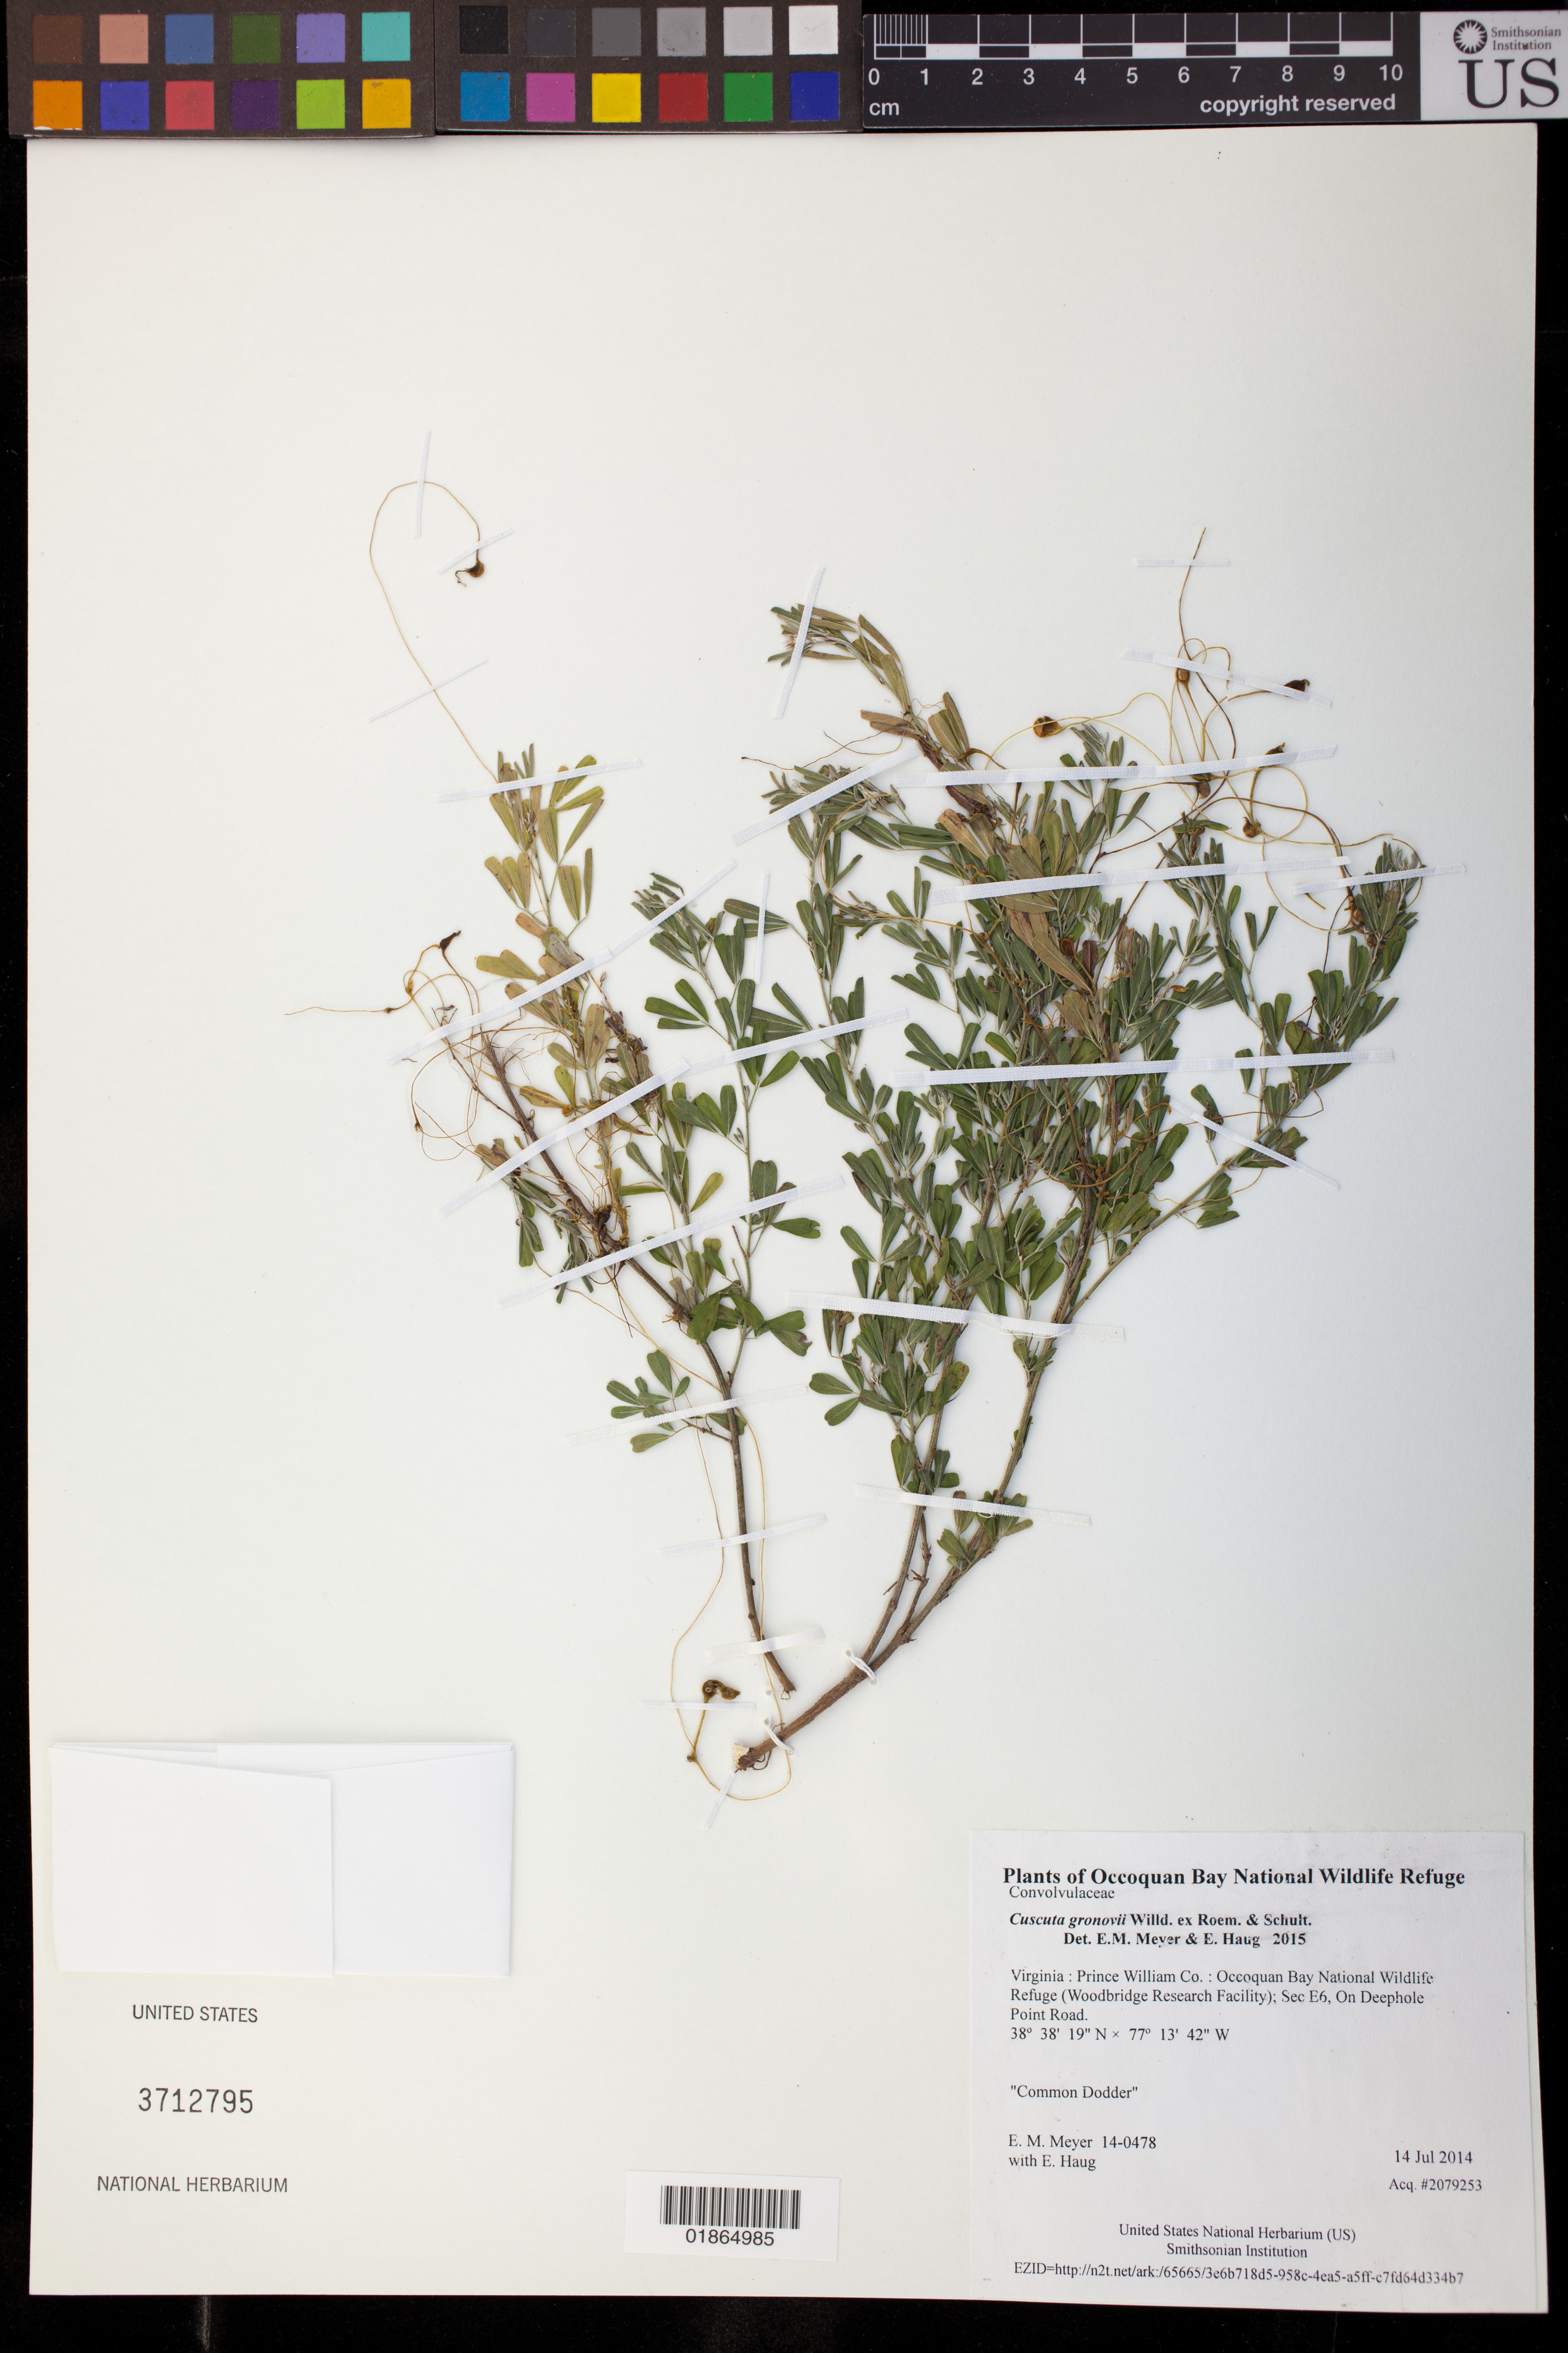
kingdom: Plantae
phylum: Tracheophyta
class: Magnoliopsida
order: Solanales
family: Convolvulaceae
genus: Cuscuta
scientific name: Cuscuta gronovii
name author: Willd. ex Schult.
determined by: Meyer, E. M.; Haug, E.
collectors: E. M. Meyer & E. Haug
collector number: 14-0478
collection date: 2014-07-14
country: United States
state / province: Virginia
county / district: Prince William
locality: Occoquan Bay National Wildlife Refuge (Woodbridge Research Facility); Sec E6, On Deephole Point Road.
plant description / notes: Common Dodder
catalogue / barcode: US 3712795